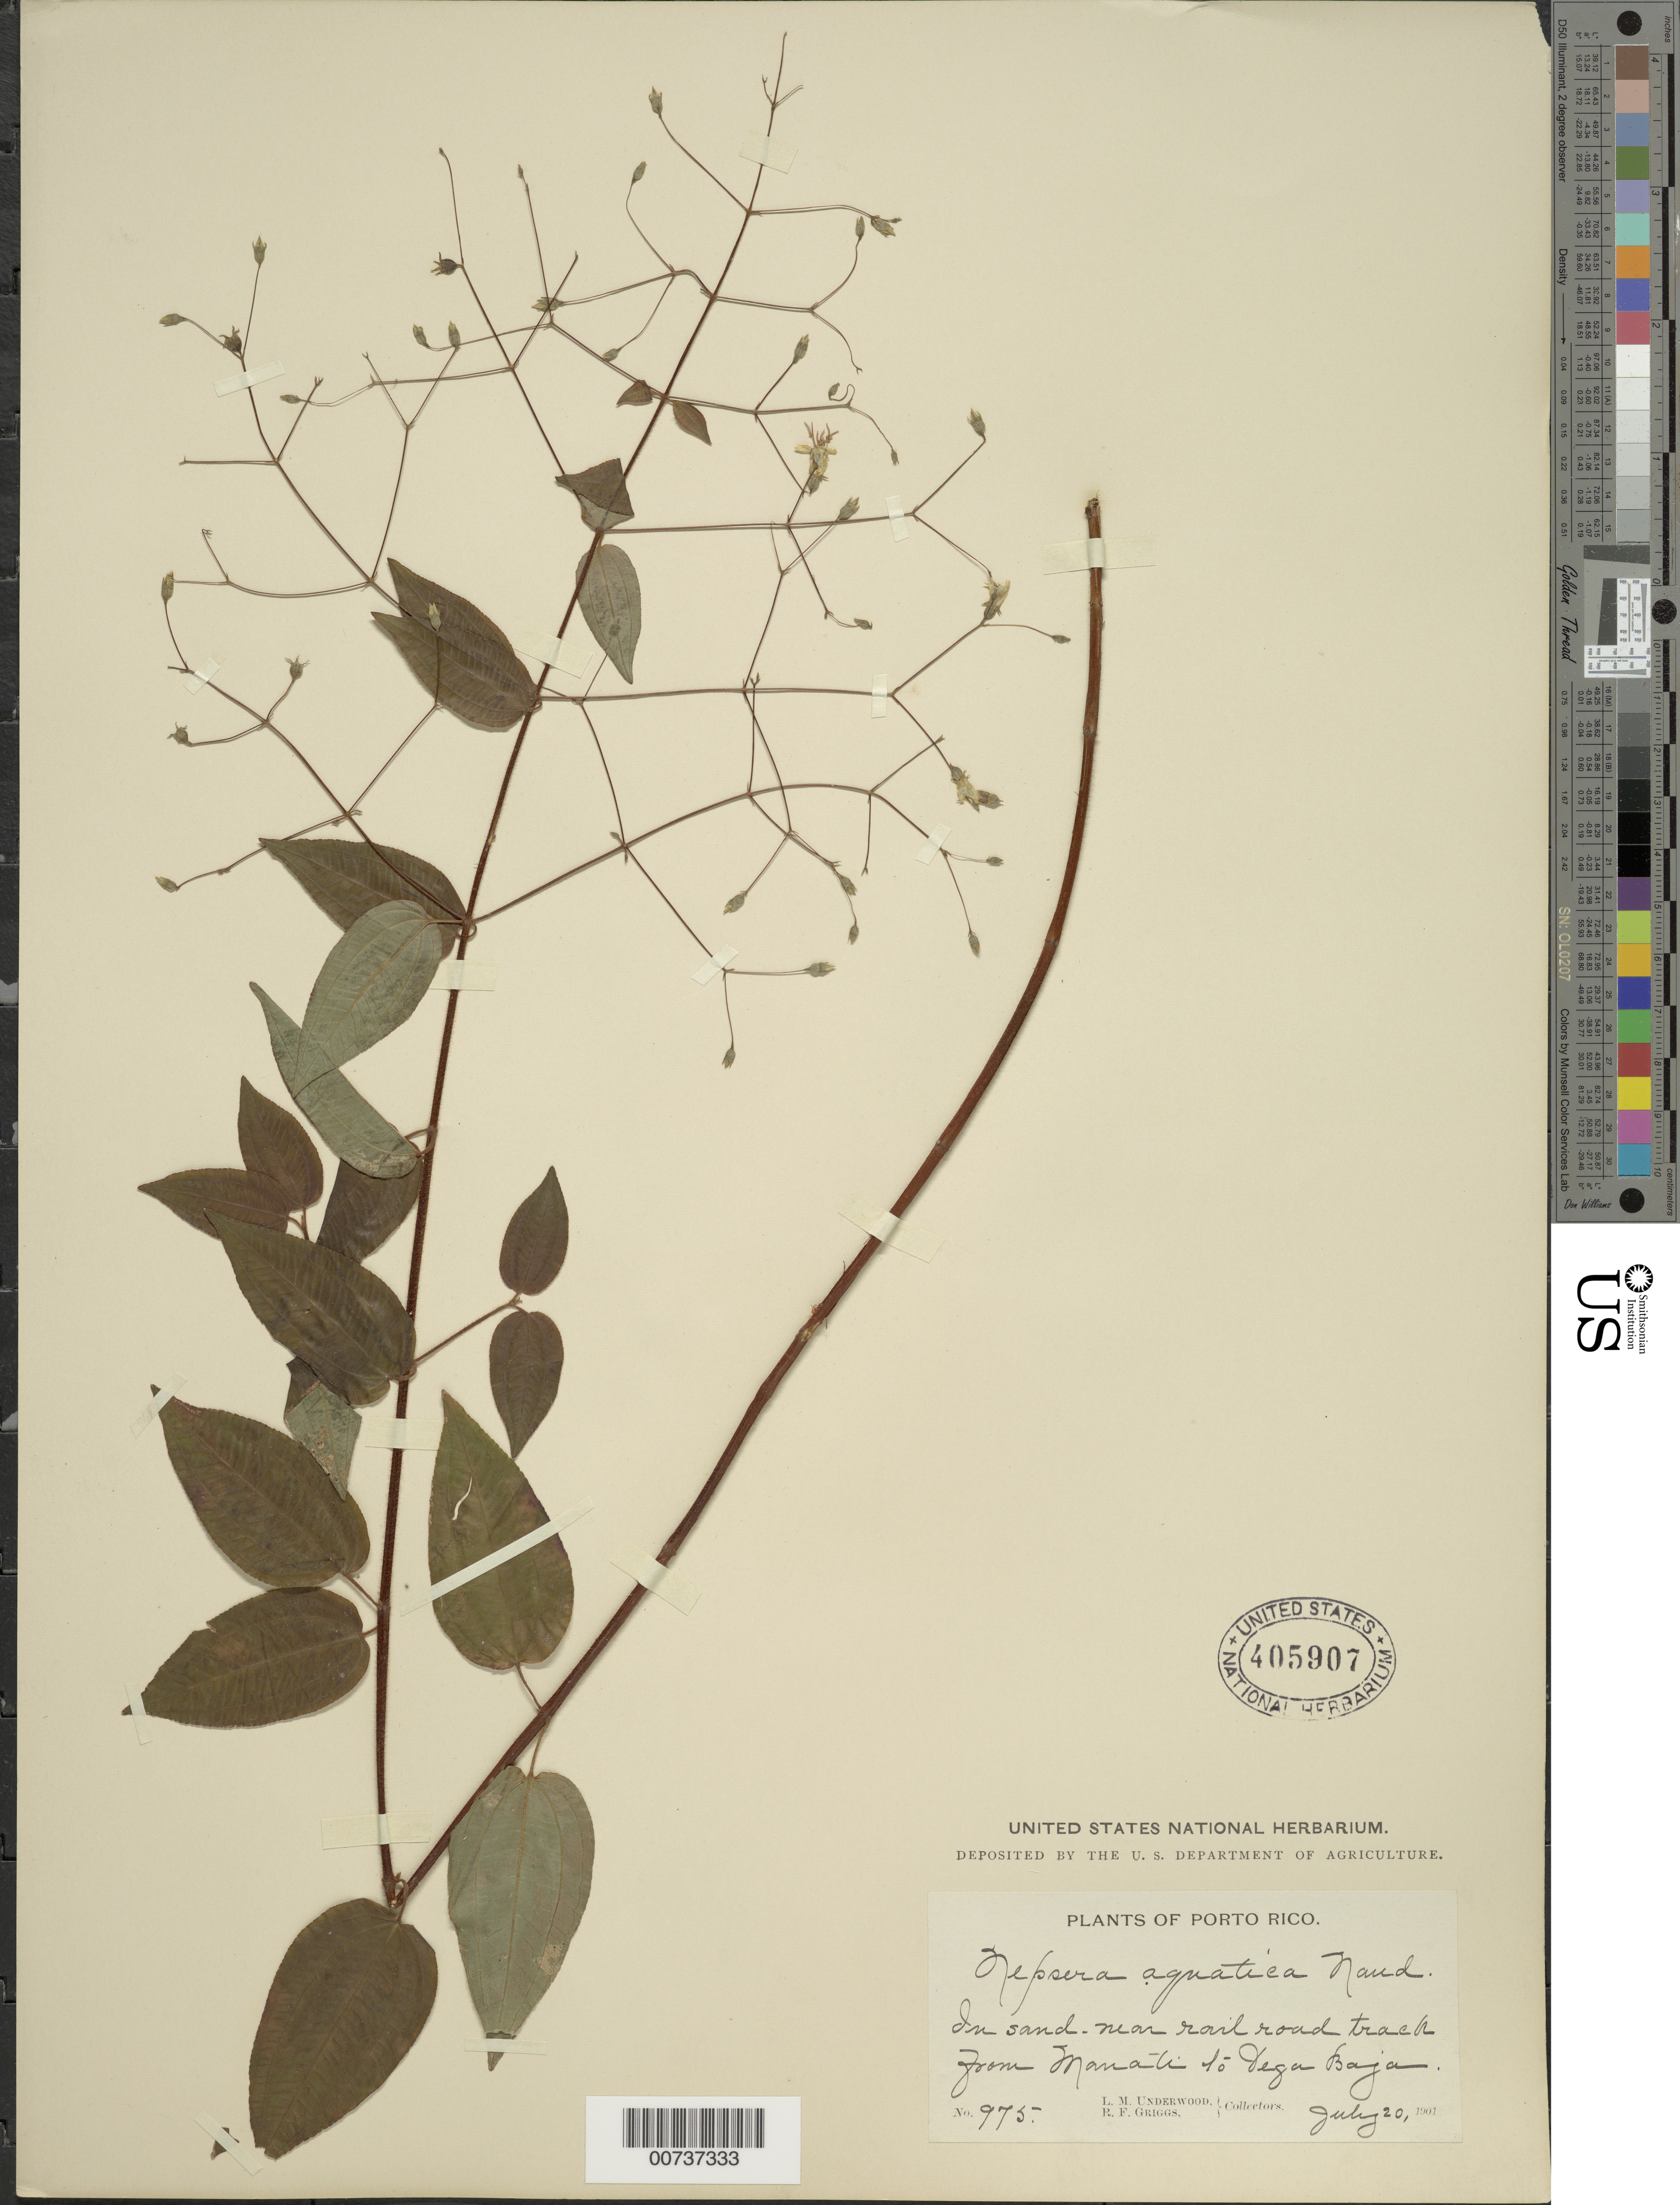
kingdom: Plantae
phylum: Tracheophyta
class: Magnoliopsida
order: Myrtales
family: Melastomataceae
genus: Nepsera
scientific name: Nepsera aquatica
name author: (Aubl.) Naudin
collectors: L. M. Underwood & R. F. Griggs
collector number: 975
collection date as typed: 20 Jul 1901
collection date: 1901-07-20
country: Puerto Rico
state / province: Vega Baja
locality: Near rail road track from Manatí to Vega Baja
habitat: In sand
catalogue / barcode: US 405907